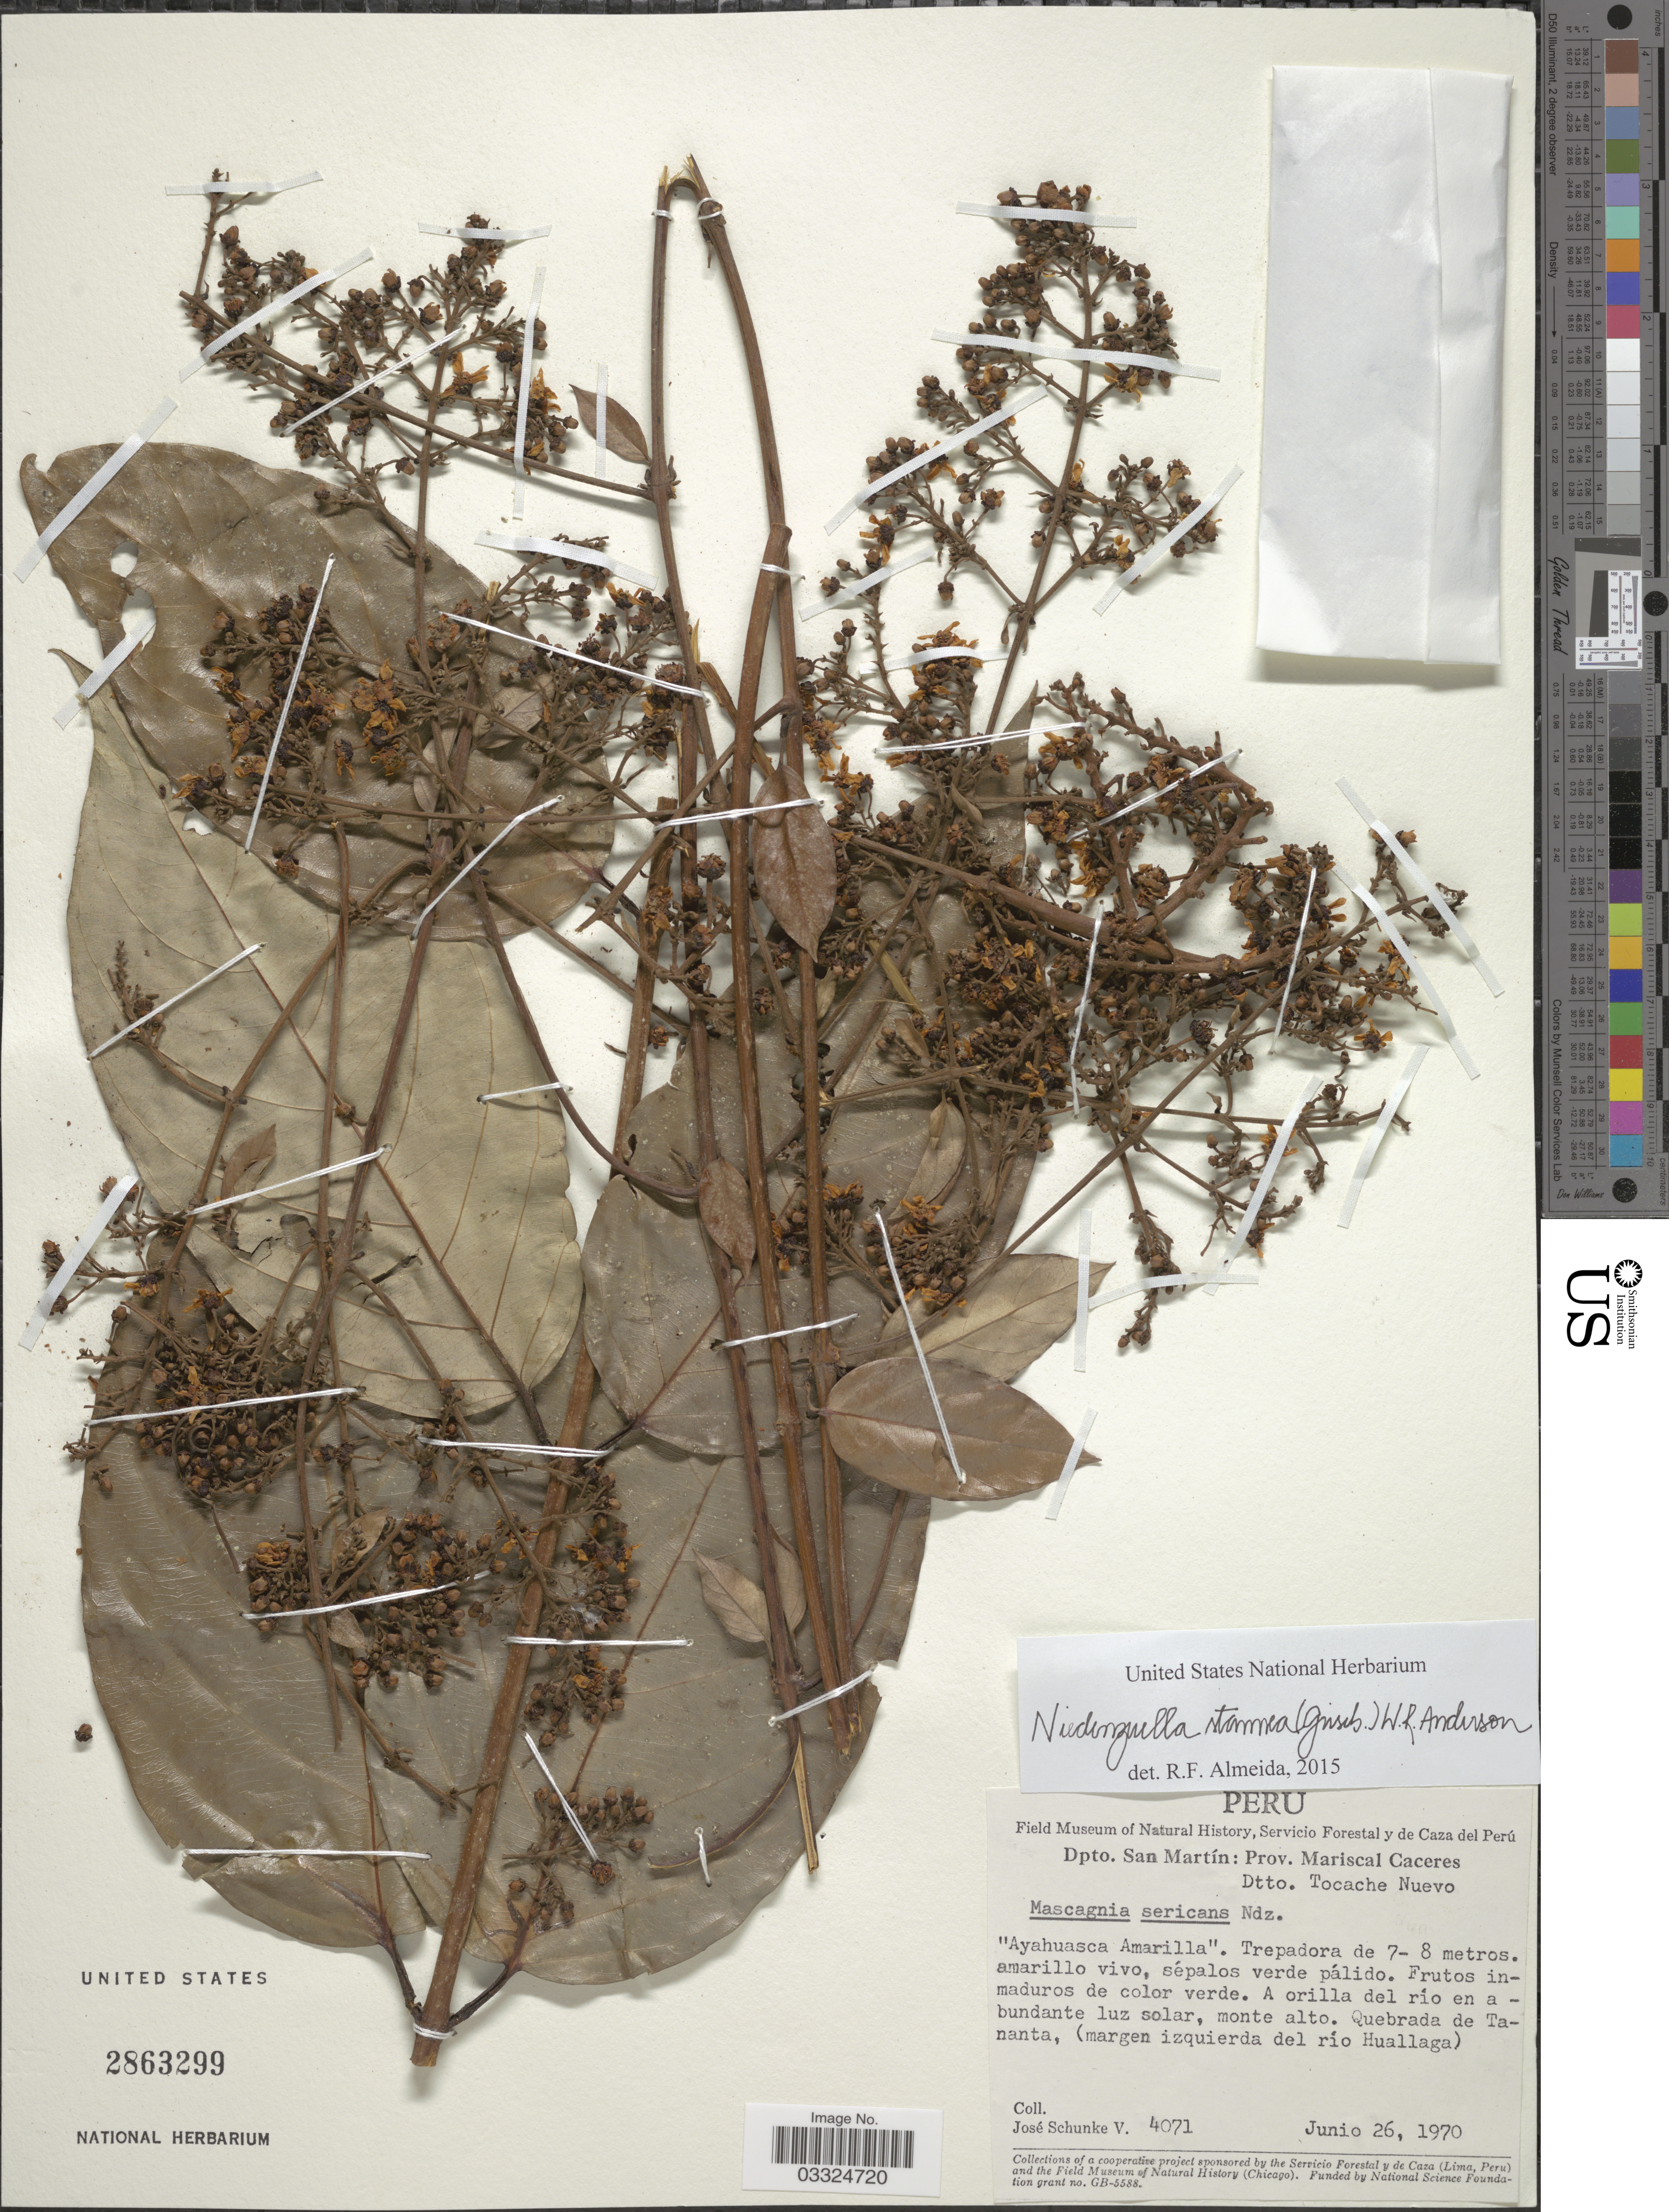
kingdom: Plantae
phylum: Tracheophyta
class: Magnoliopsida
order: Malpighiales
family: Malpighiaceae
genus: Niedenzuella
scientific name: Niedenzuella stannea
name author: (Griseb.) W.R. Anderson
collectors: J. Schunke Vigo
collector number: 4071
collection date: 1970-06-26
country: Peru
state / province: San Martín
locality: Dpto. San Martín: Prov. Mariscal Caceres. Dtto. Tocache Nuevo. A orilla del rio en abundante luz solar, monte alto. Quebrada de Tananta, (margen izquierda del río Huallaga).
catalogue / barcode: US 2863299